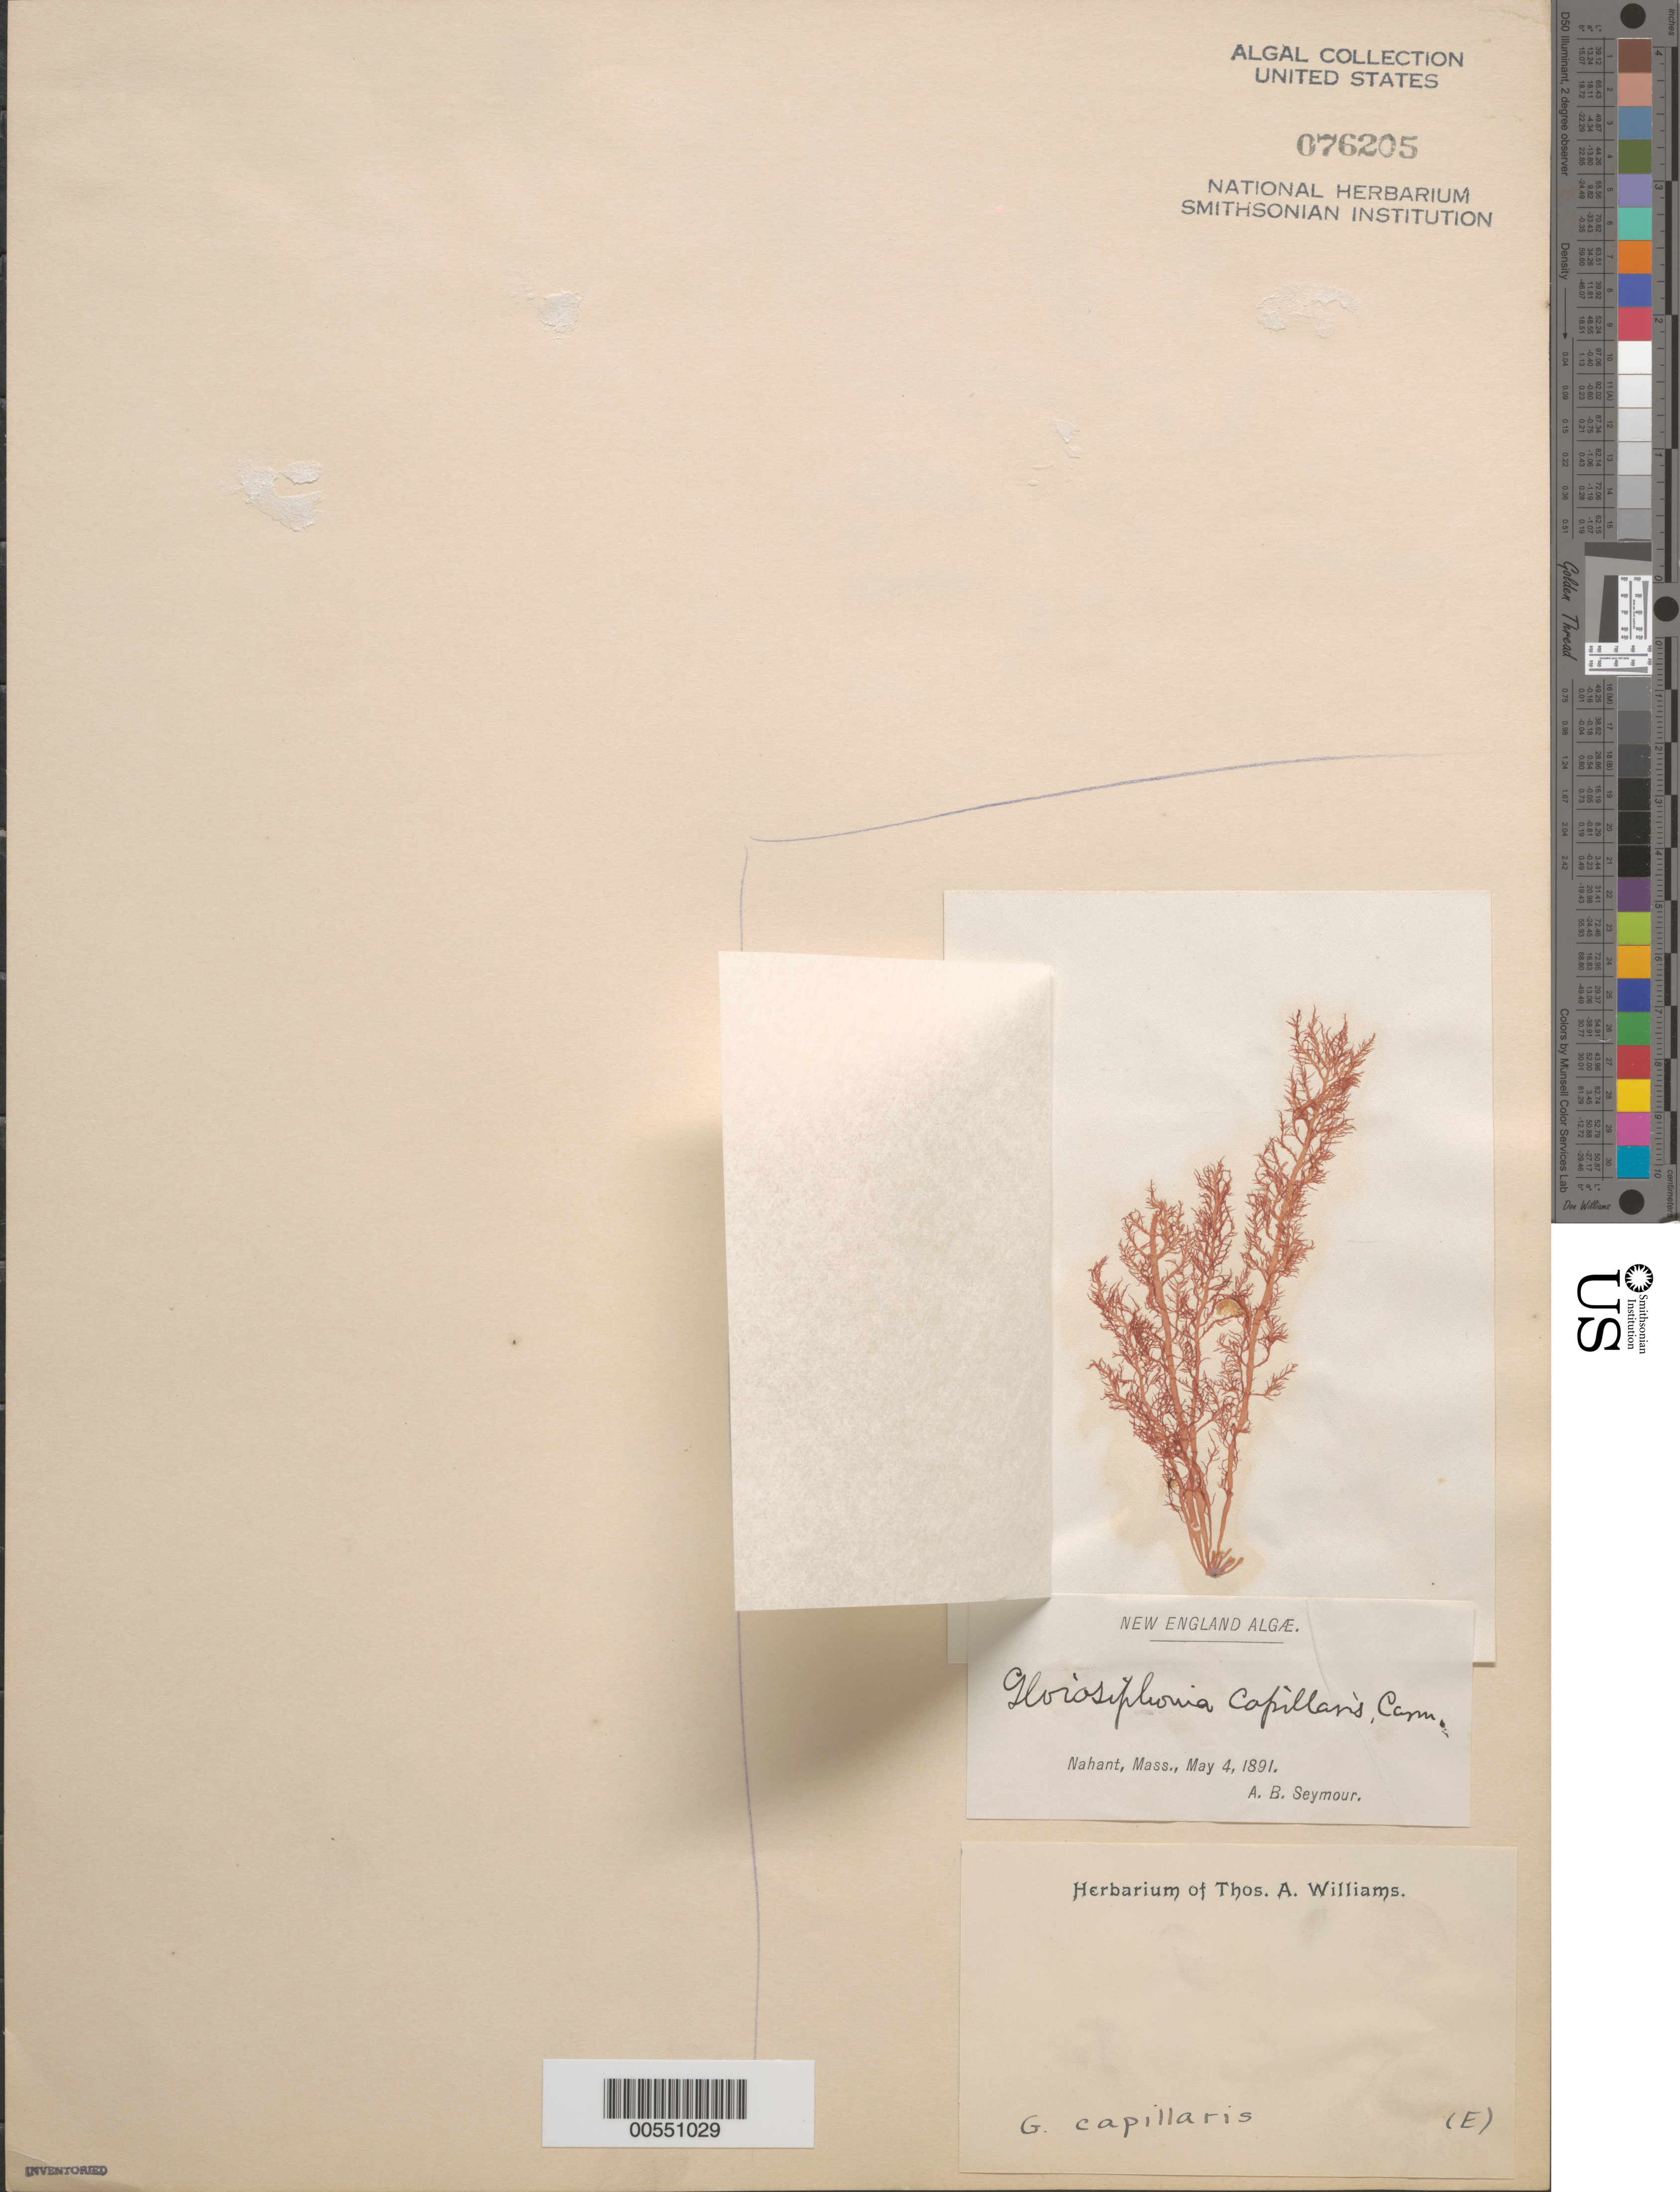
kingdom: Plantae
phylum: Rhodophyta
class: Florideophyceae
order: Gigartinales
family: Gloiosiphoniaceae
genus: Gloiosiphonia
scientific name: Gloiosiphonia capillaris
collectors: A. Seymour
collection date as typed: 04 May 1891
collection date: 1891-05-04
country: United States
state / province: Massachusetts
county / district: Essex County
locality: Nahant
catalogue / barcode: US 76205